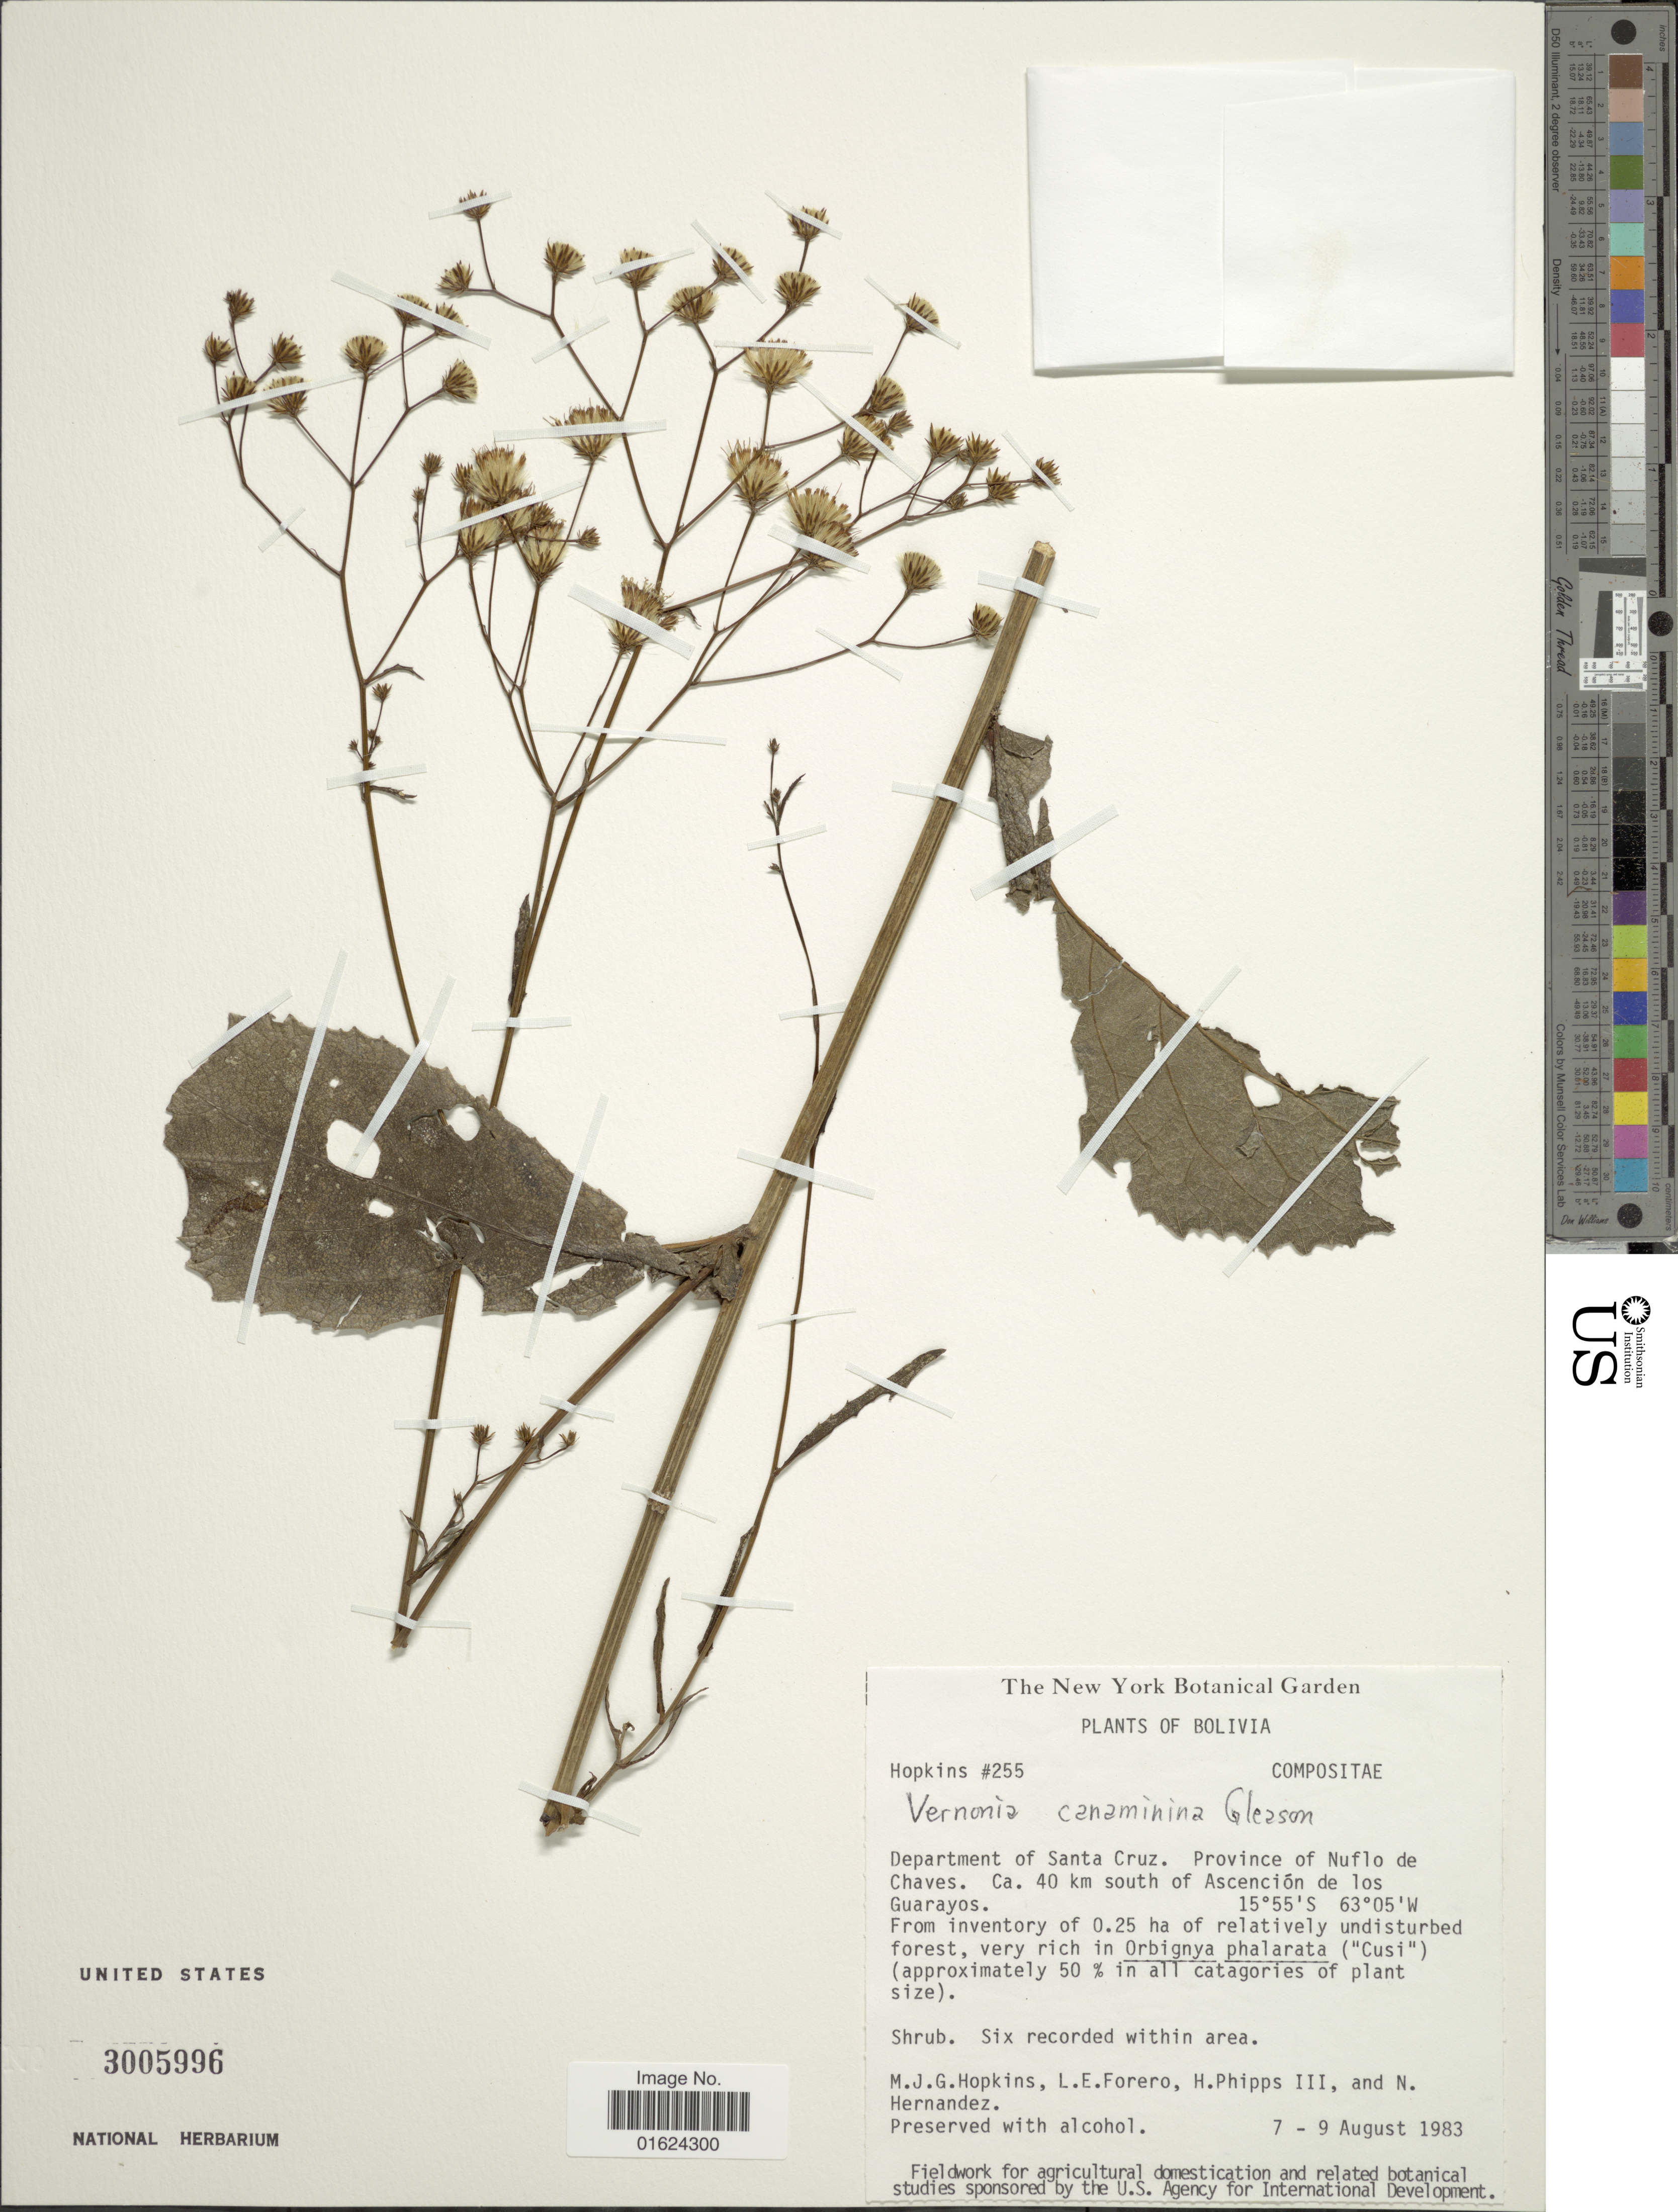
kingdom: Plantae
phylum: Tracheophyta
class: Magnoliopsida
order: Asterales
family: Asteraceae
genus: Vernonanthura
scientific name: Vernonanthura amplexicaulis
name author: (R.E. Fr.) H. Rob.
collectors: M. J. G. Hopkins, L. Forero, H. Phipps & N. Hernandez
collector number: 255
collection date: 1983-08-07/1983-08-09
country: Bolivia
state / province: Santa Cruz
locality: Bolivia. Department of Santa Cruz, Province of Nuflo de Chaves. Ca. 40 km south Ascencion de los Guarayos.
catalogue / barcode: US 3005996